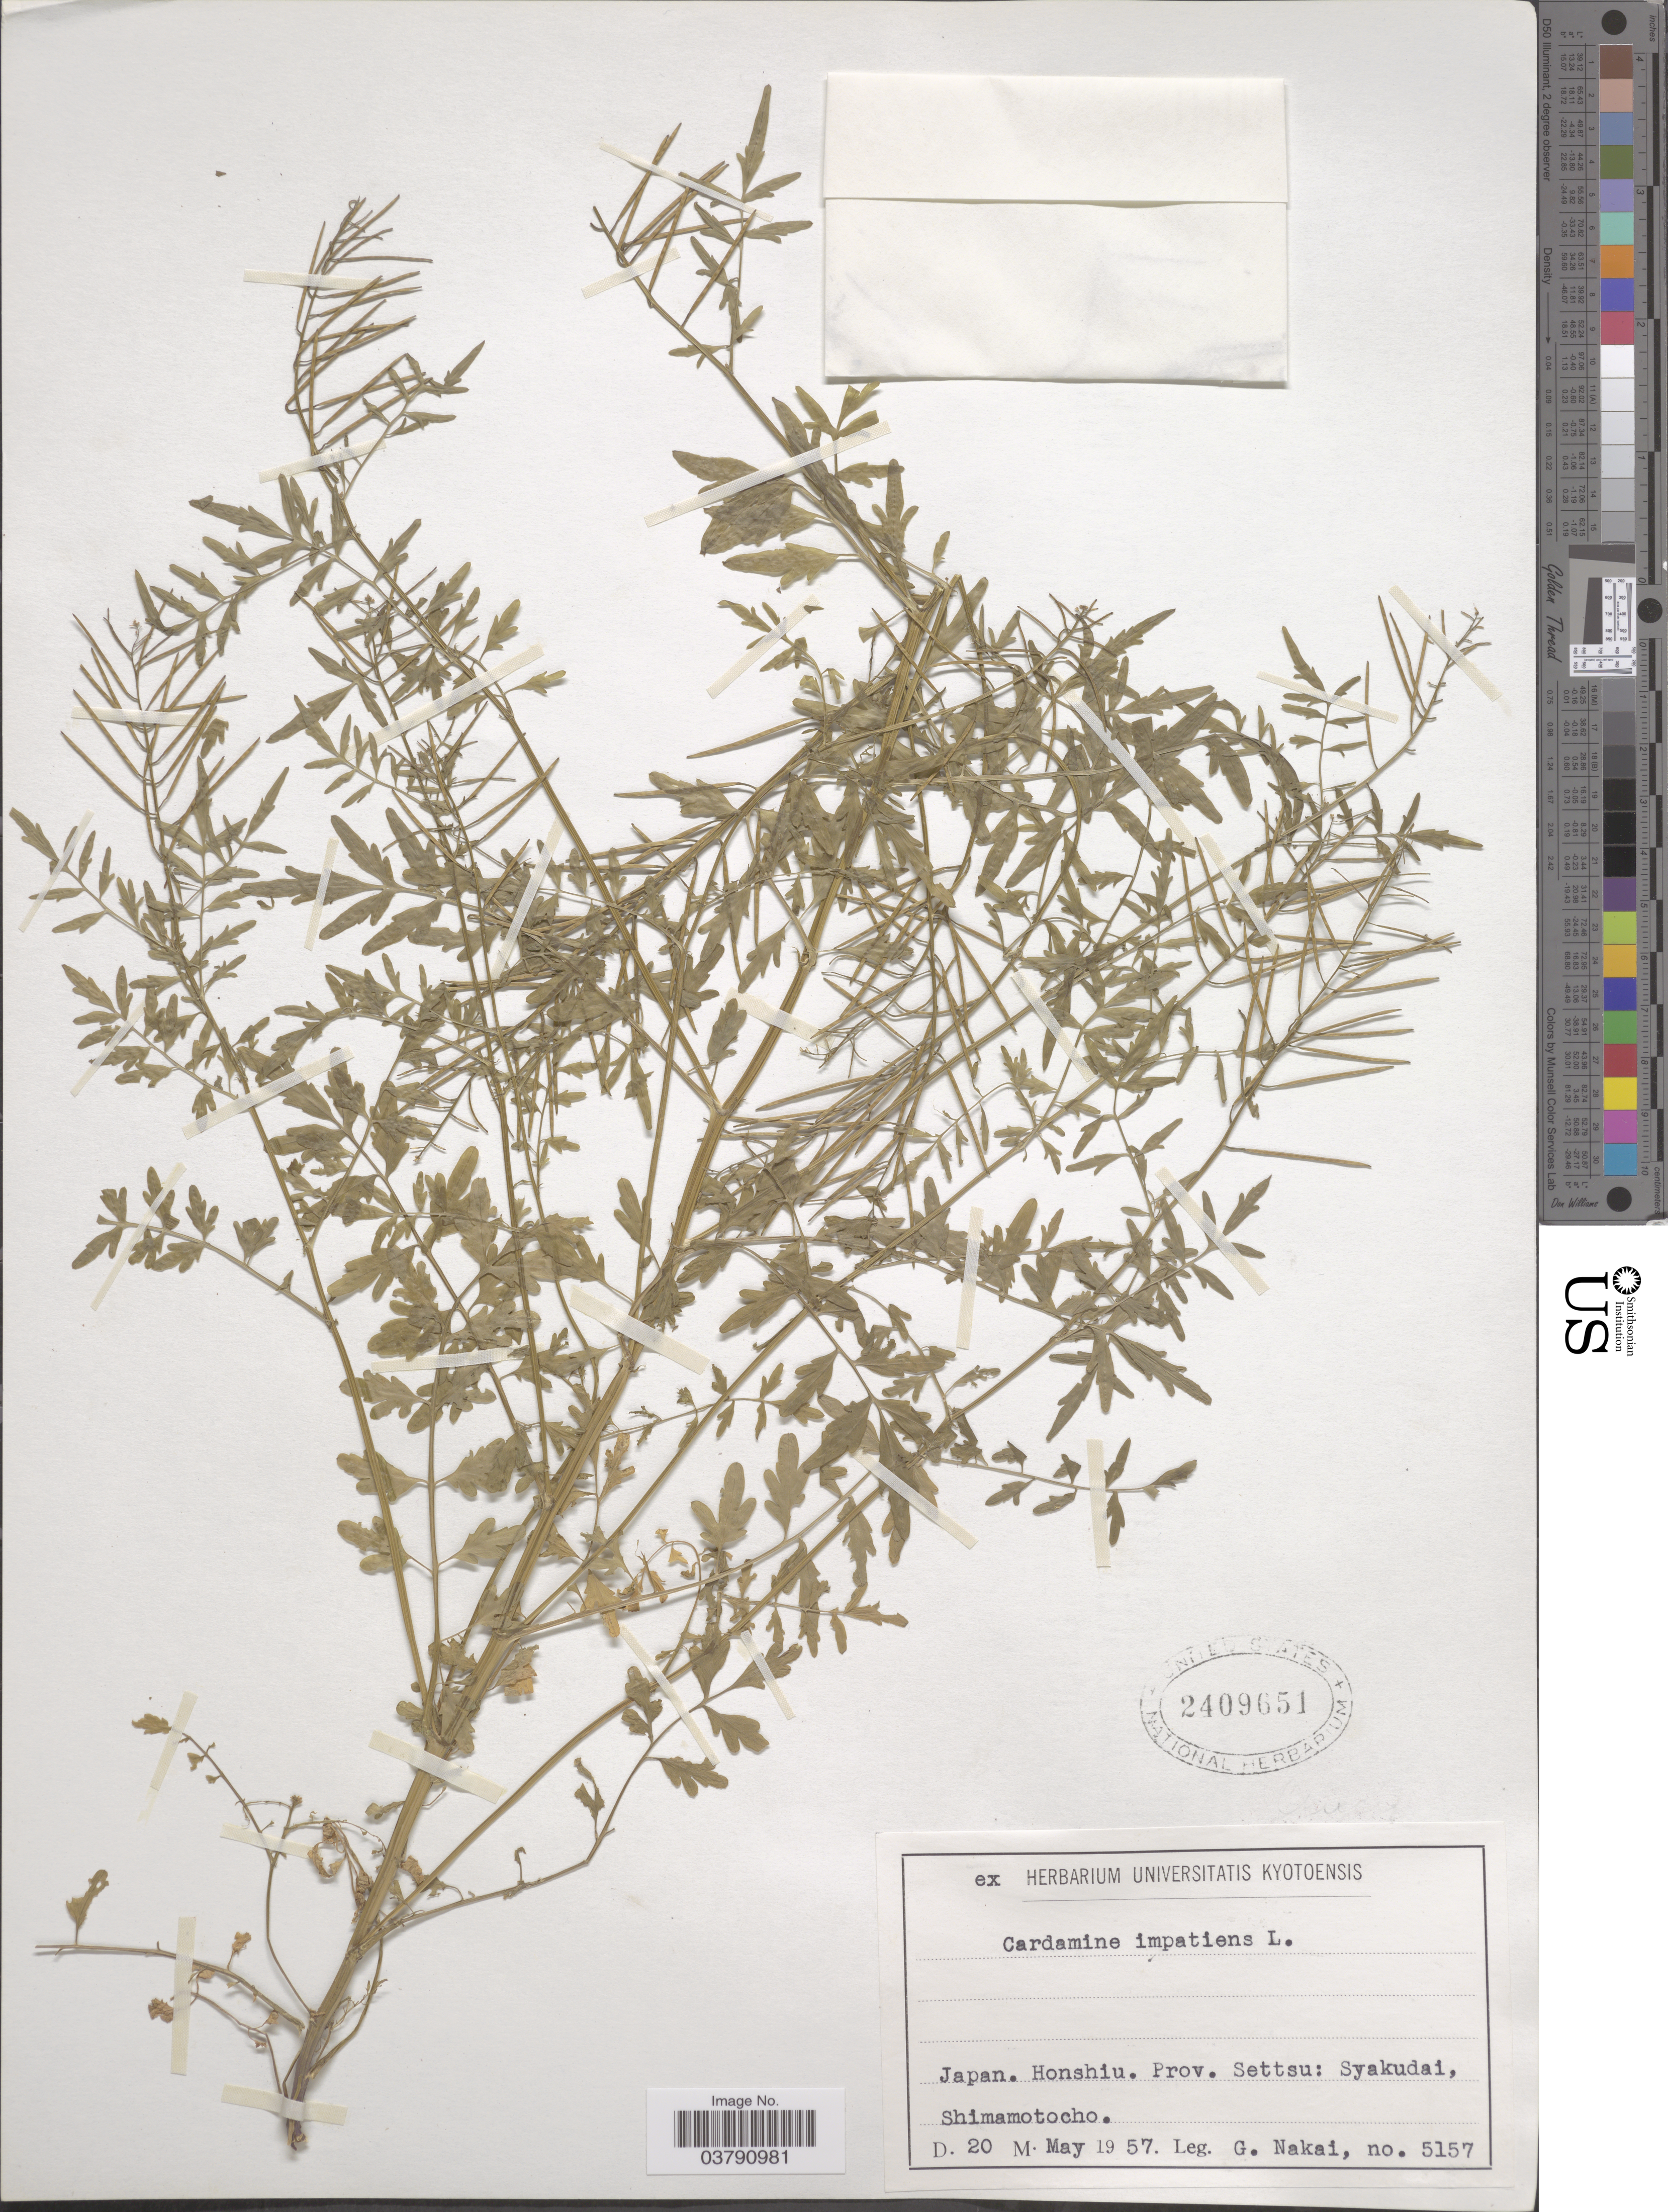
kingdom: Plantae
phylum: Tracheophyta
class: Magnoliopsida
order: Brassicales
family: Brassicaceae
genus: Cardamine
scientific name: Cardamine impatiens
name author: L.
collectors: G. Nakai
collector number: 5157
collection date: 1957-05-20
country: Japan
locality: Honshiu. Prov. Settsu: Syakudai, Shimamotocho.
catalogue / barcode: US 2409651